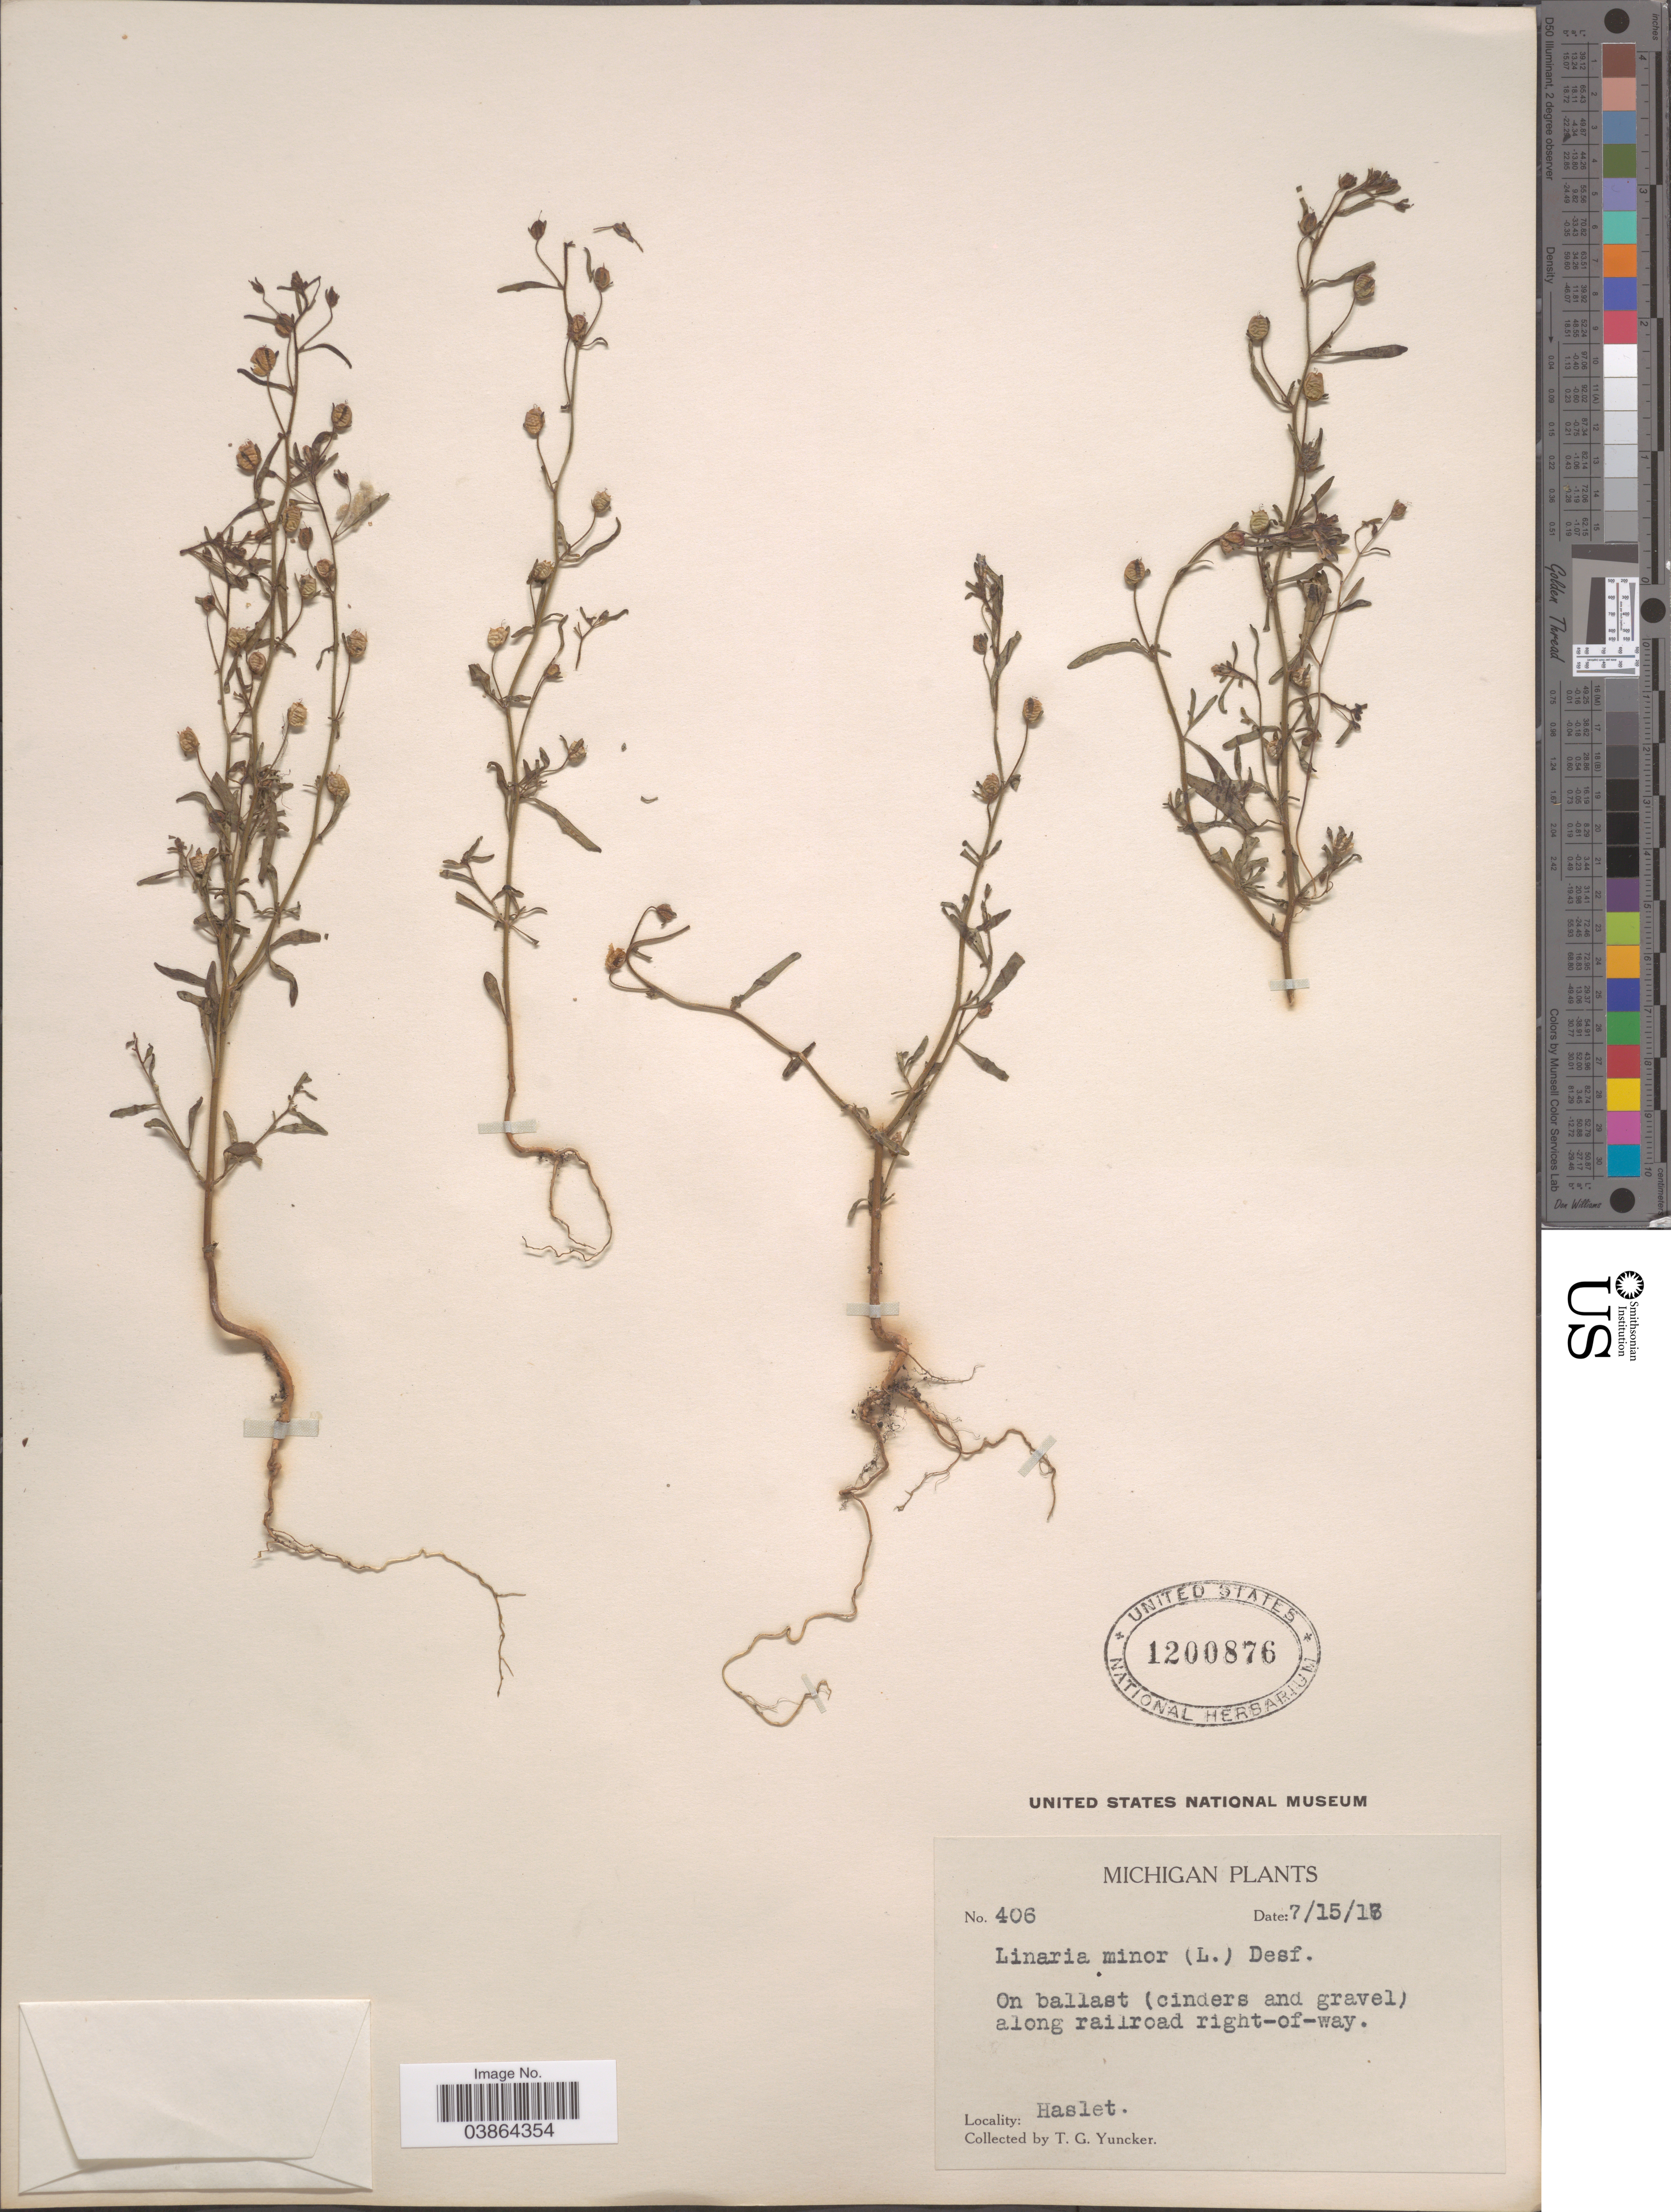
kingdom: Plantae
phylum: Tracheophyta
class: Magnoliopsida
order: Lamiales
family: Plantaginaceae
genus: Chaenorrhinum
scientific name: Chaenorrhinum minor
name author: (L.) Lange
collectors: T. G. Yuncker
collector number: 406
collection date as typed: Transcribed d/m/y: 15/7/17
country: United States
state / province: Michigan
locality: Along railroad right-of-way. Haslet.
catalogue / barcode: US 1200876